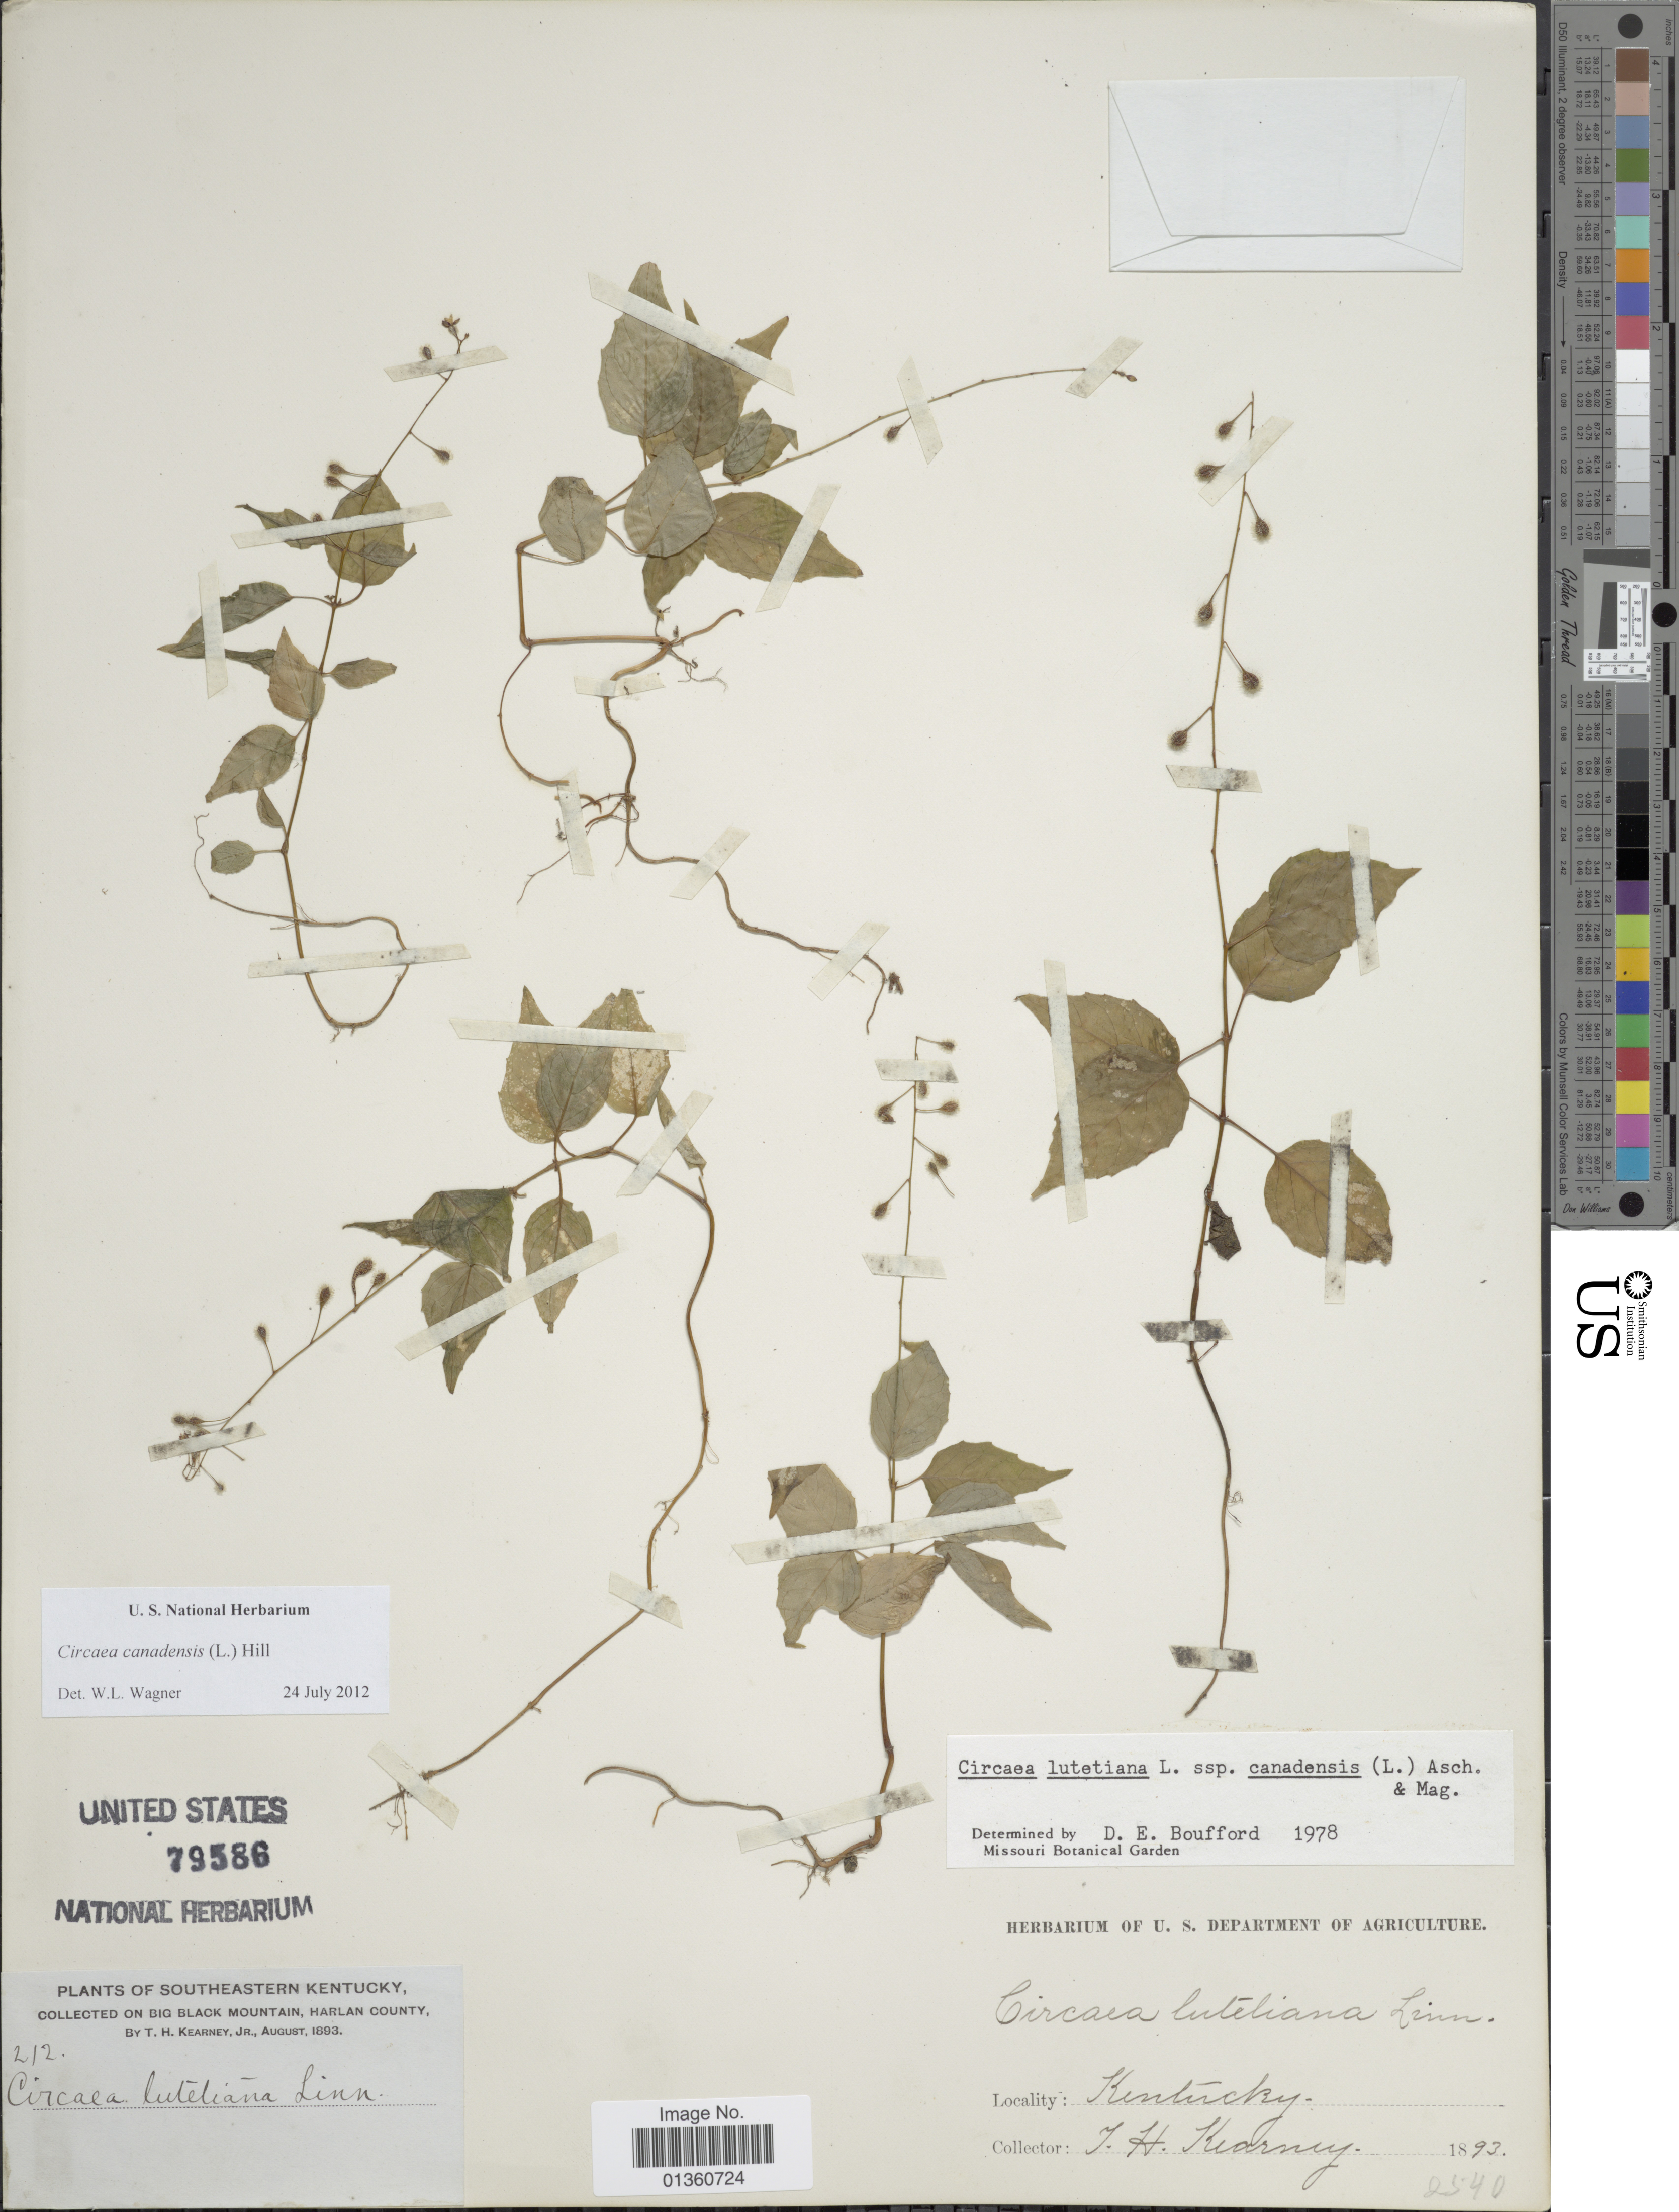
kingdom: Plantae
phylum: Tracheophyta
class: Magnoliopsida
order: Myrtales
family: Onagraceae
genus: Circaea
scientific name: Circaea canadensis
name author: (L.) Hill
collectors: T. H. Kearney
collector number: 212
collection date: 1893-08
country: United States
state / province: Kentucky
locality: Southeastern Kentucky, Big Black Mountain, Harlan County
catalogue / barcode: US 79586